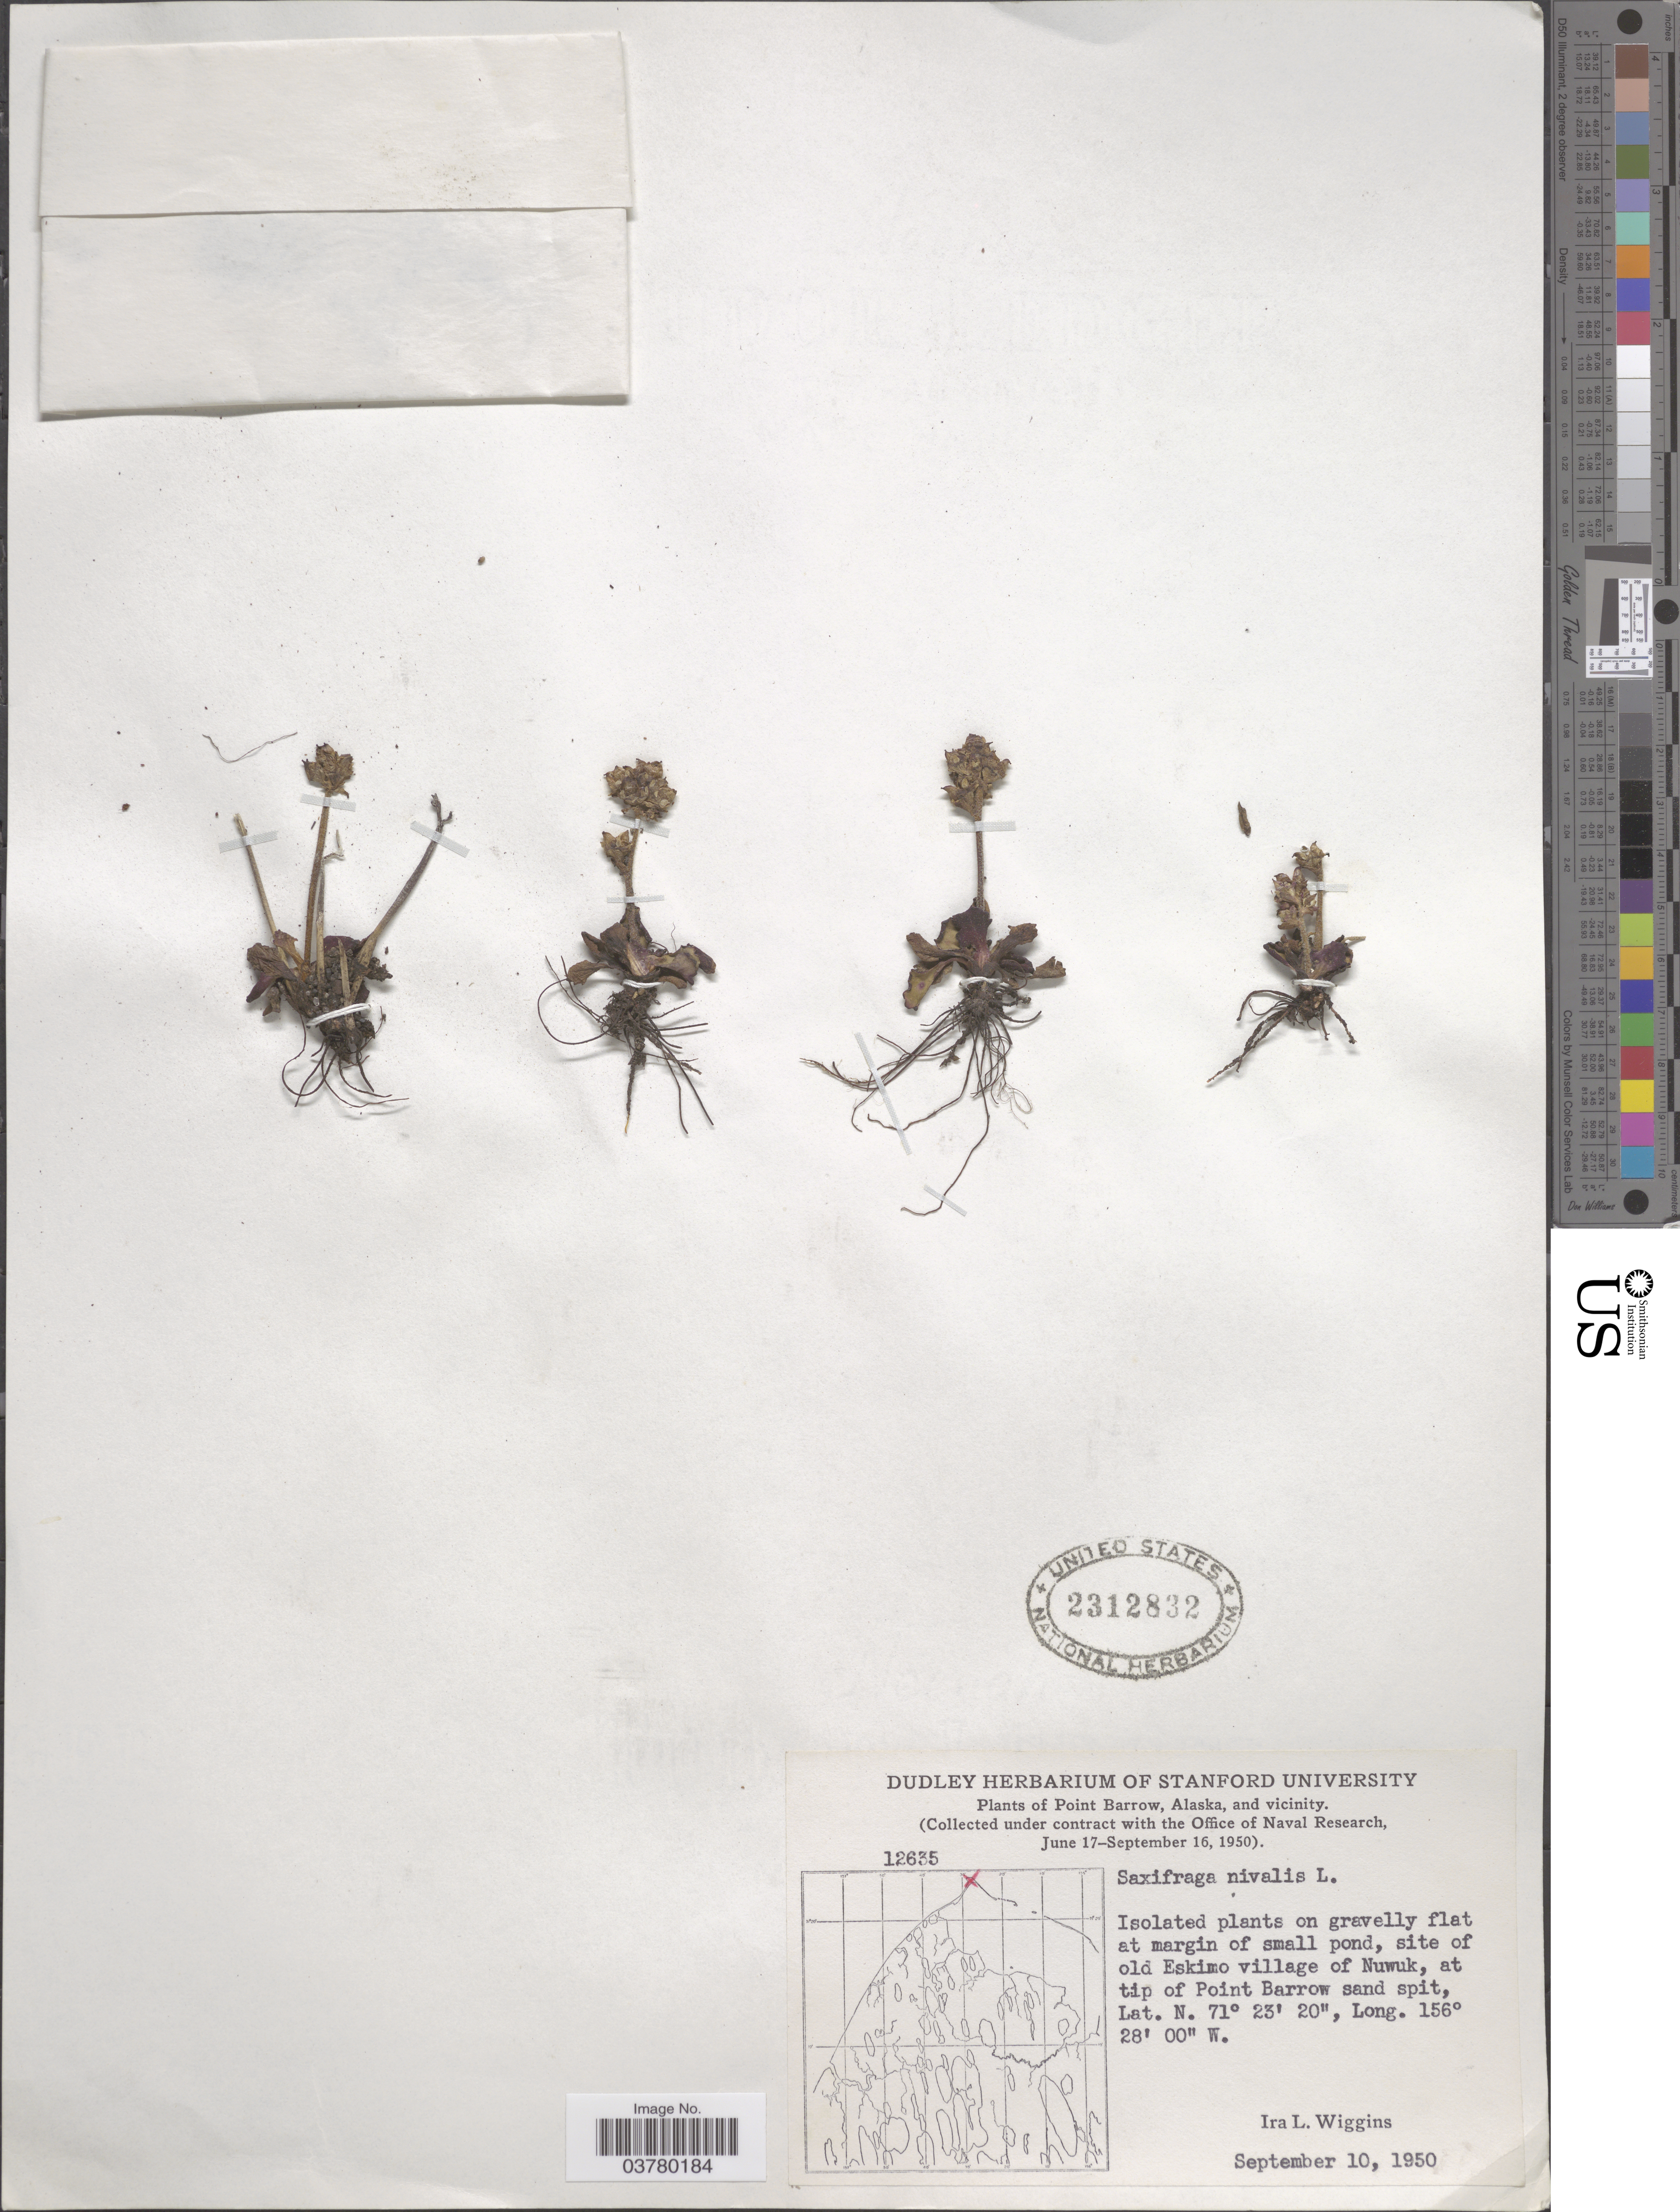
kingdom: Plantae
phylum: Tracheophyta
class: Magnoliopsida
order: Saxifragales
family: Saxifragaceae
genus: Micranthes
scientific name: Micranthes nivalis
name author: (L.) Small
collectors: I. L. Wiggins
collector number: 12635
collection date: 1950-09-10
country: United States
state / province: Alaska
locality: Point Barrow, and vicinity. Site of old Eskimo village of Nuwuk, at tip of Point Barrow sand spit.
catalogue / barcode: US 2312832